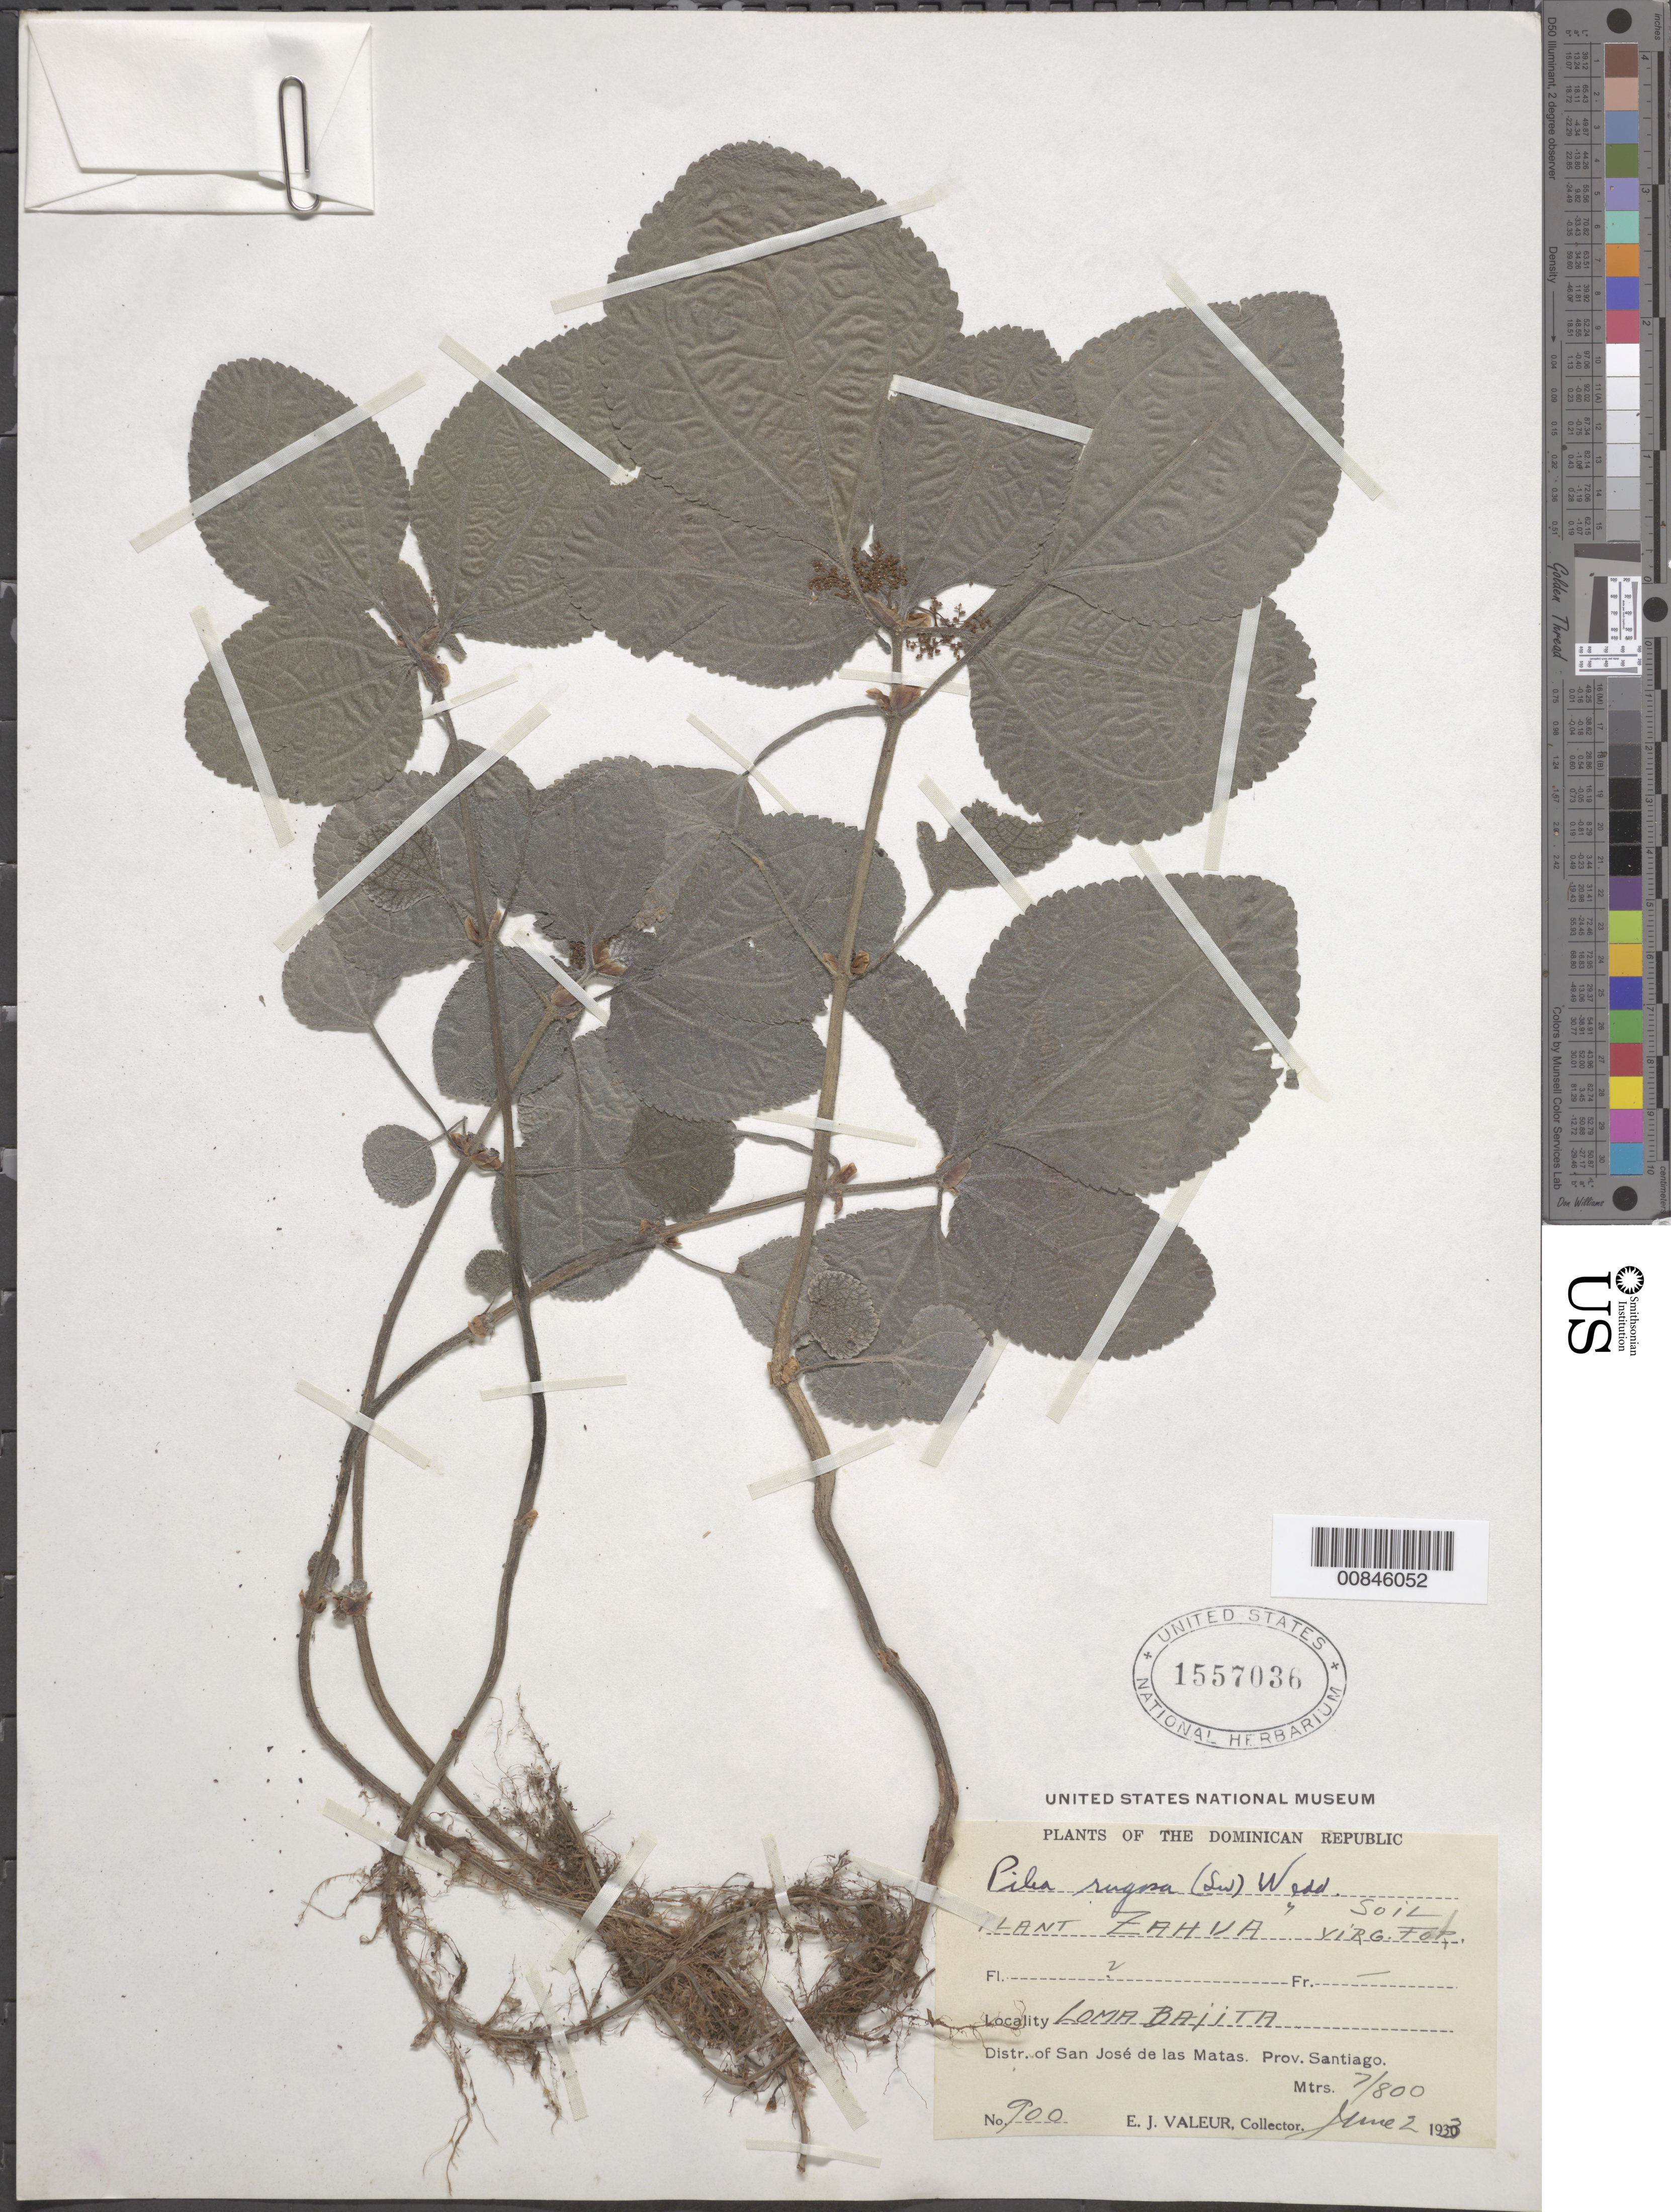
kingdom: Plantae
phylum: Tracheophyta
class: Magnoliopsida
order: Rosales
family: Urticaceae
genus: Pilea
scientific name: Pilea rugosa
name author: (Sw.) Wedd.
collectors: E. Valeur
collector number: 900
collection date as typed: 02 Jun 1933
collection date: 1933-06-02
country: Dominican Republic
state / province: Santiago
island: Hispaniola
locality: Loma Bajita. Distr. of San José de las Matas.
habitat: Soil. Virg. for.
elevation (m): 700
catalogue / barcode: US 1557036